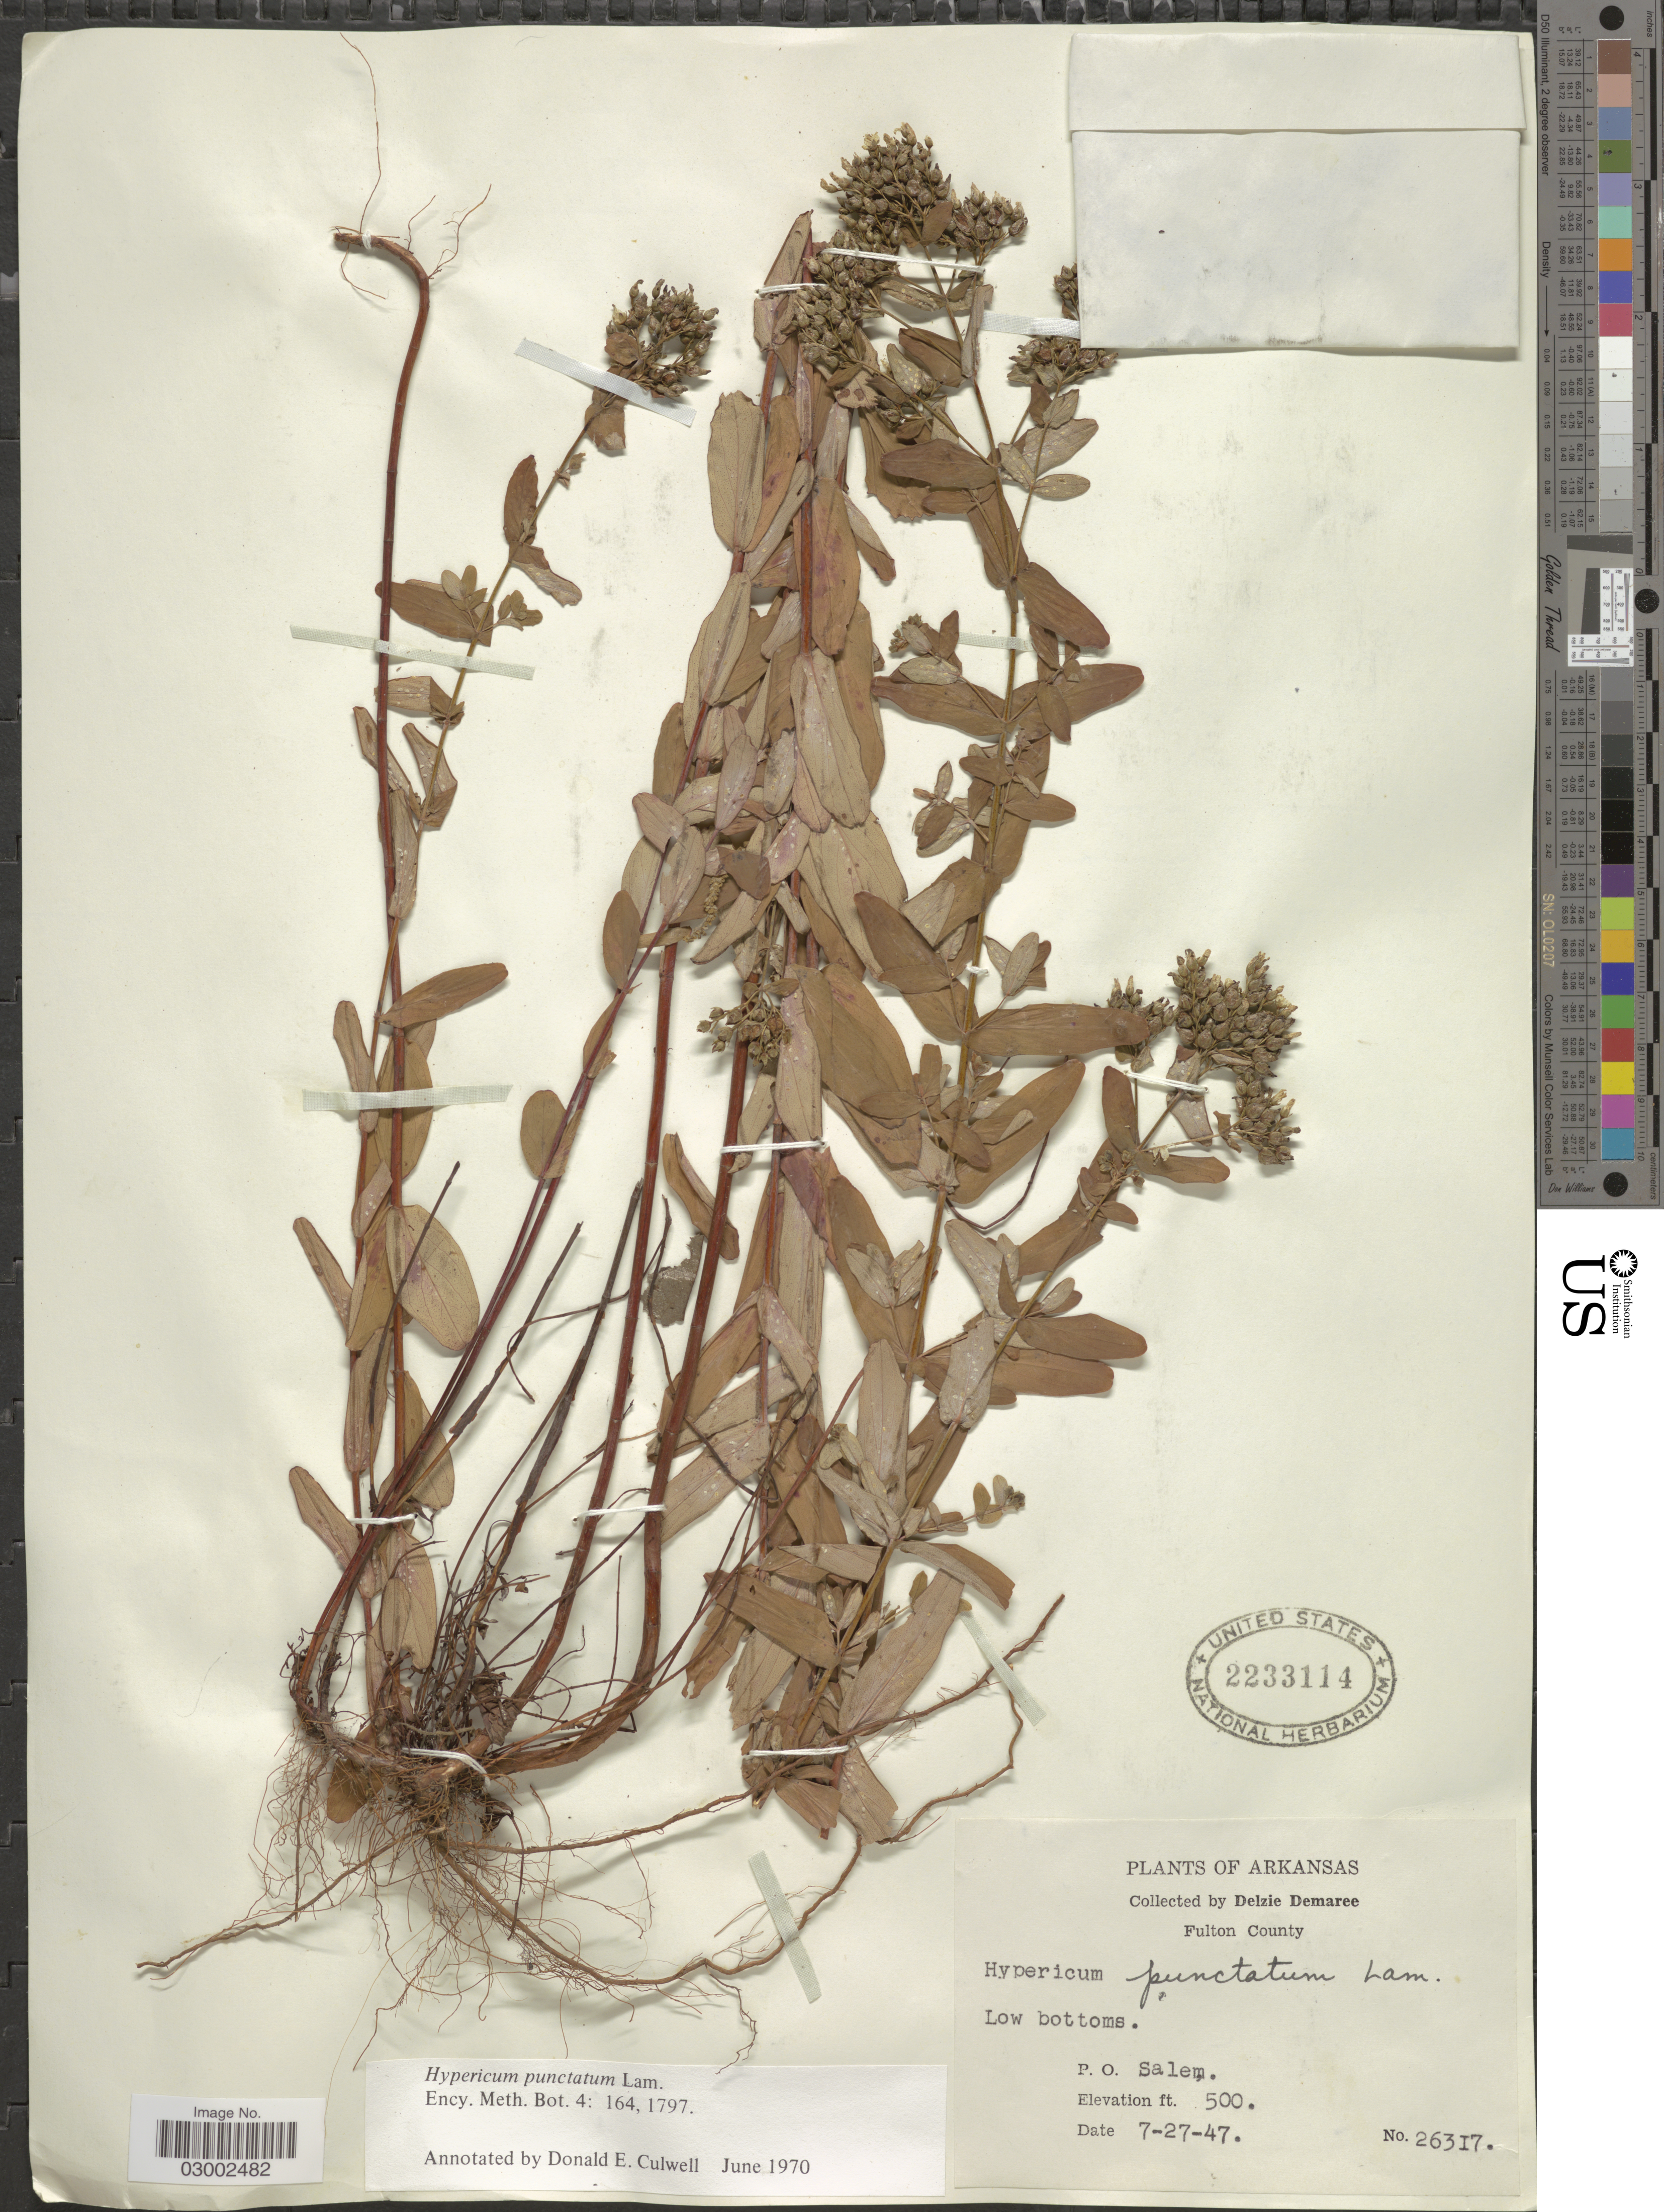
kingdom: Plantae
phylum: Tracheophyta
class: Magnoliopsida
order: Malpighiales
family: Hypericaceae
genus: Hypericum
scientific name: Hypericum punctatum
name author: Lam.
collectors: D. Demaree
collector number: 26317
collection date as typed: Transcribed d/m/y: 27/4/47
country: United States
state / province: Arkansas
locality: Fulton County. P. O. Salem.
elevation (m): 152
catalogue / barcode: US 2233114